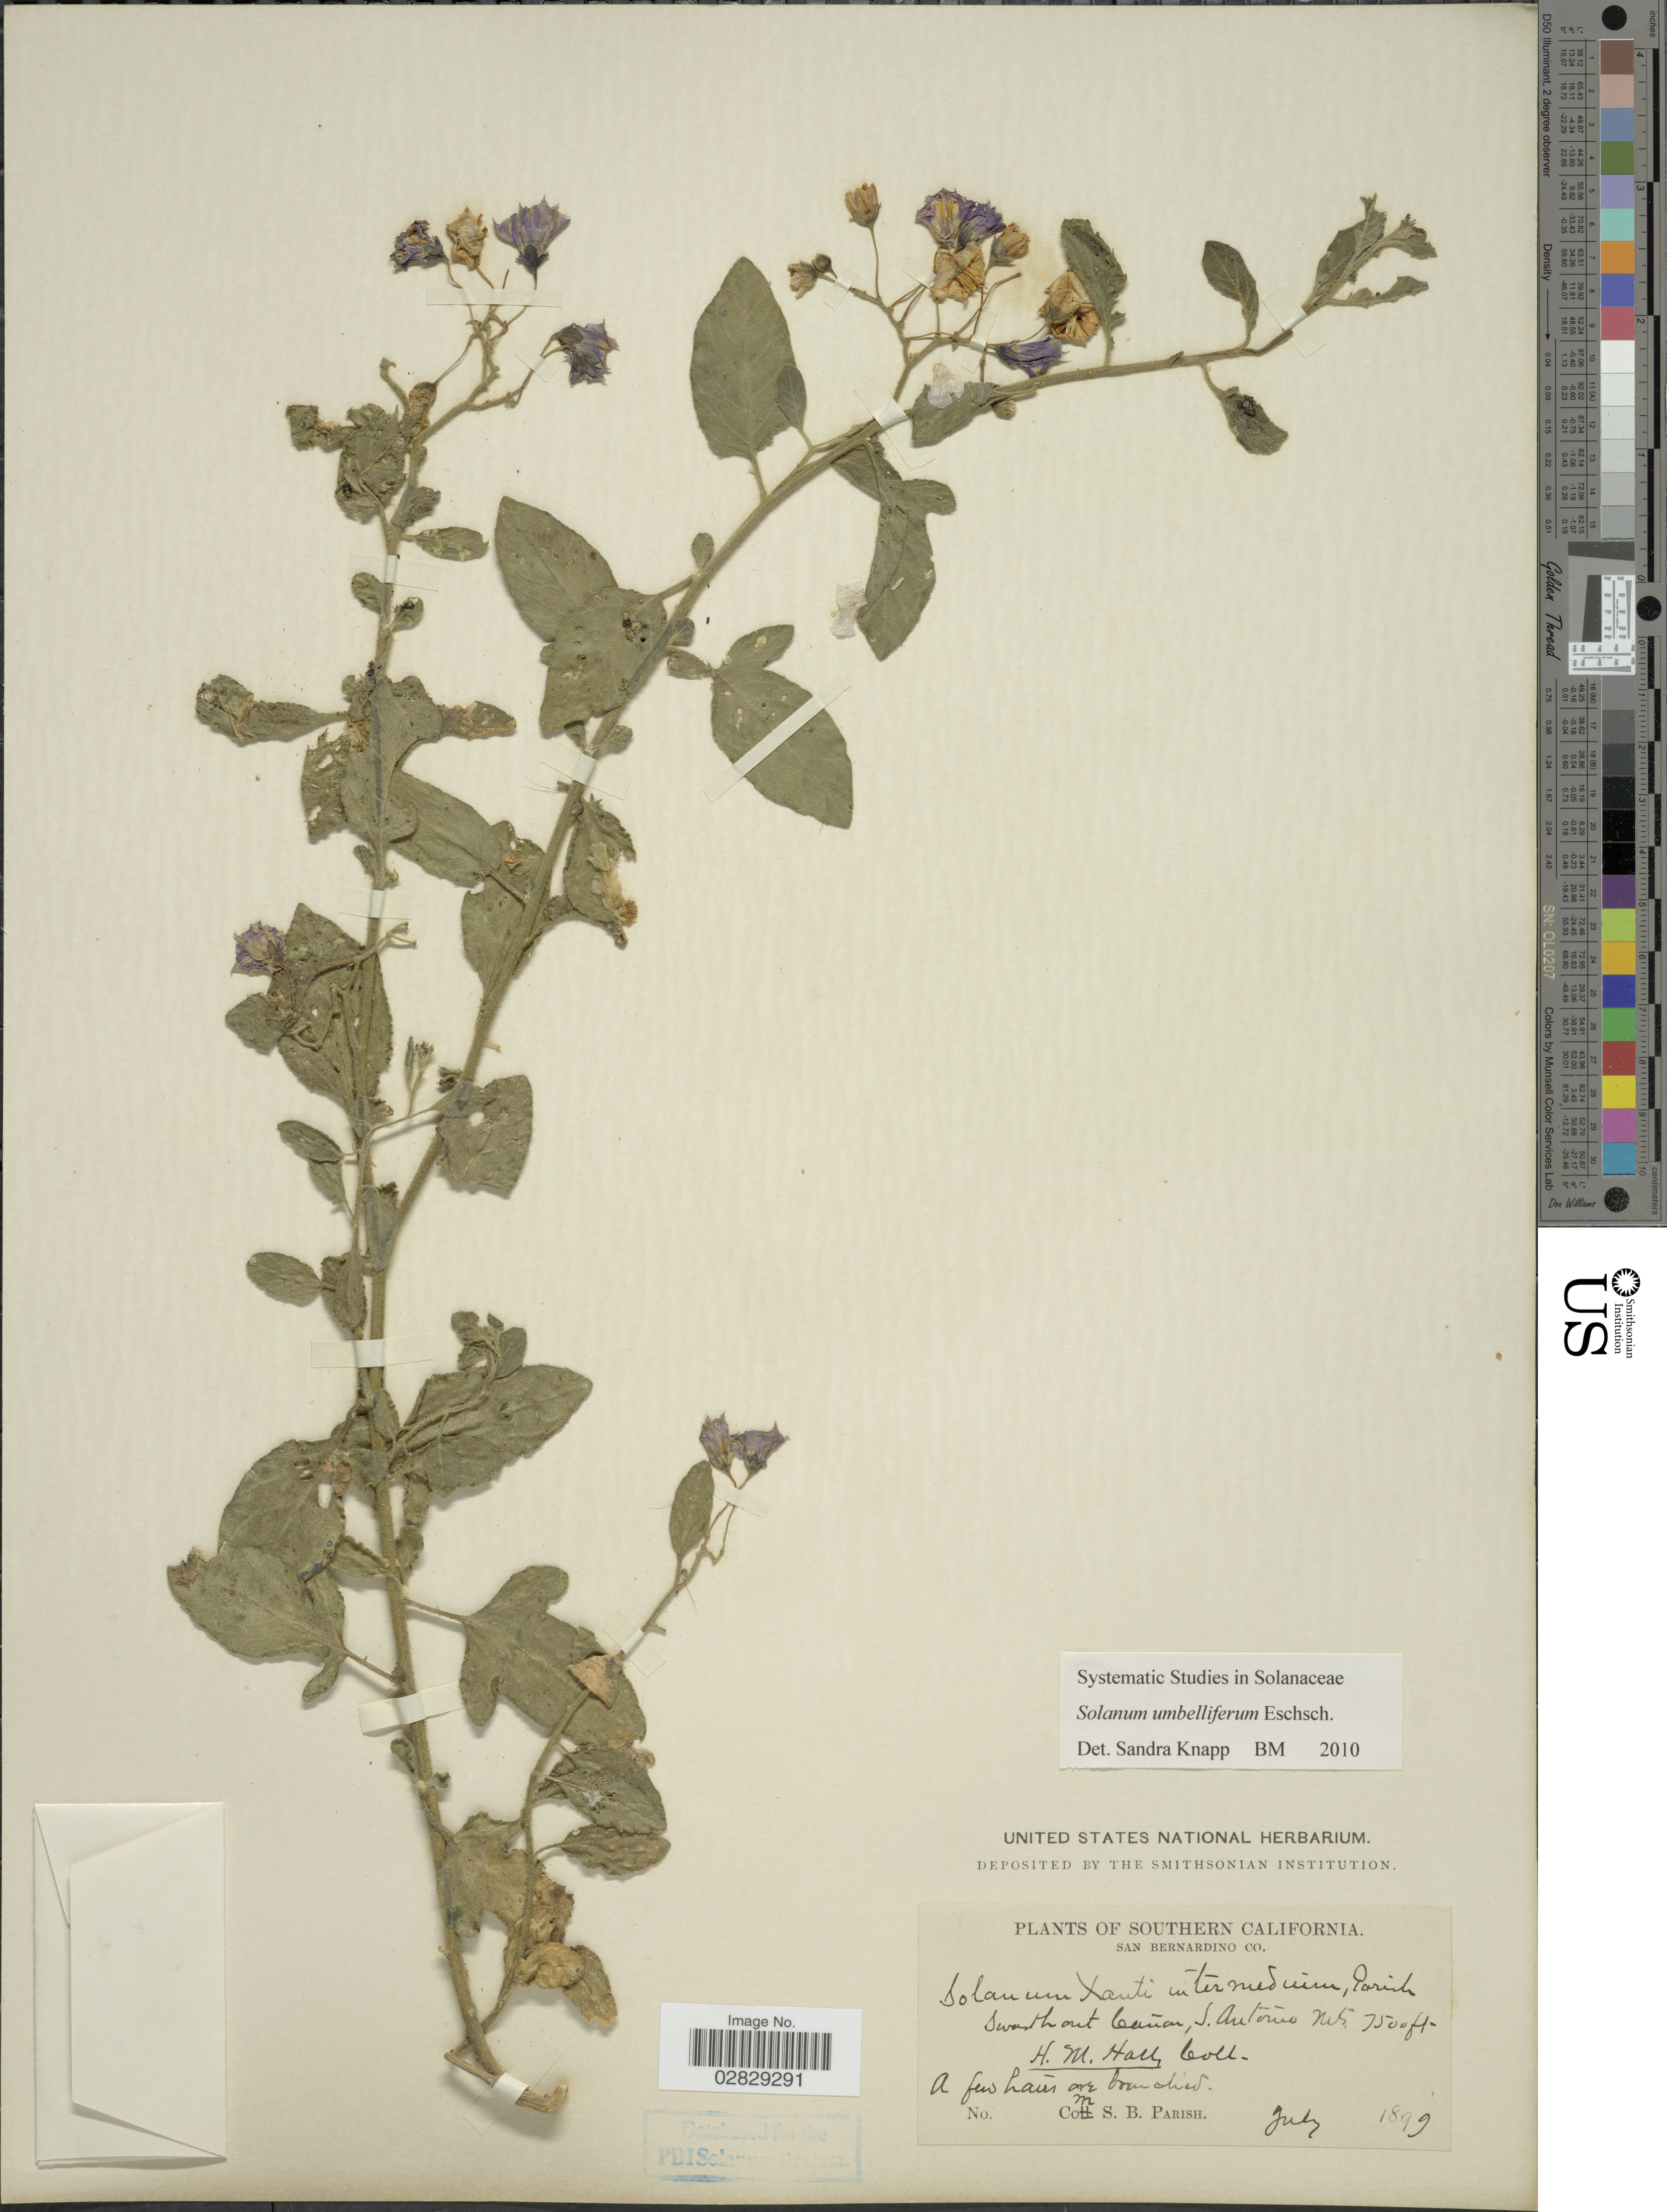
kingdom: Plantae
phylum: Tracheophyta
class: Magnoliopsida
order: Solanales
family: Solanaceae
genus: Solanum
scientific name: Solanum umbelliferum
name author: Eschsch.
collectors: H. M. Hall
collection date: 1899-07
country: United States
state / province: California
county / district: San Bernardino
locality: Southern California. San Bernardino Co. Swarthout Cañon, S. Antonio Mts.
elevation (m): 2286